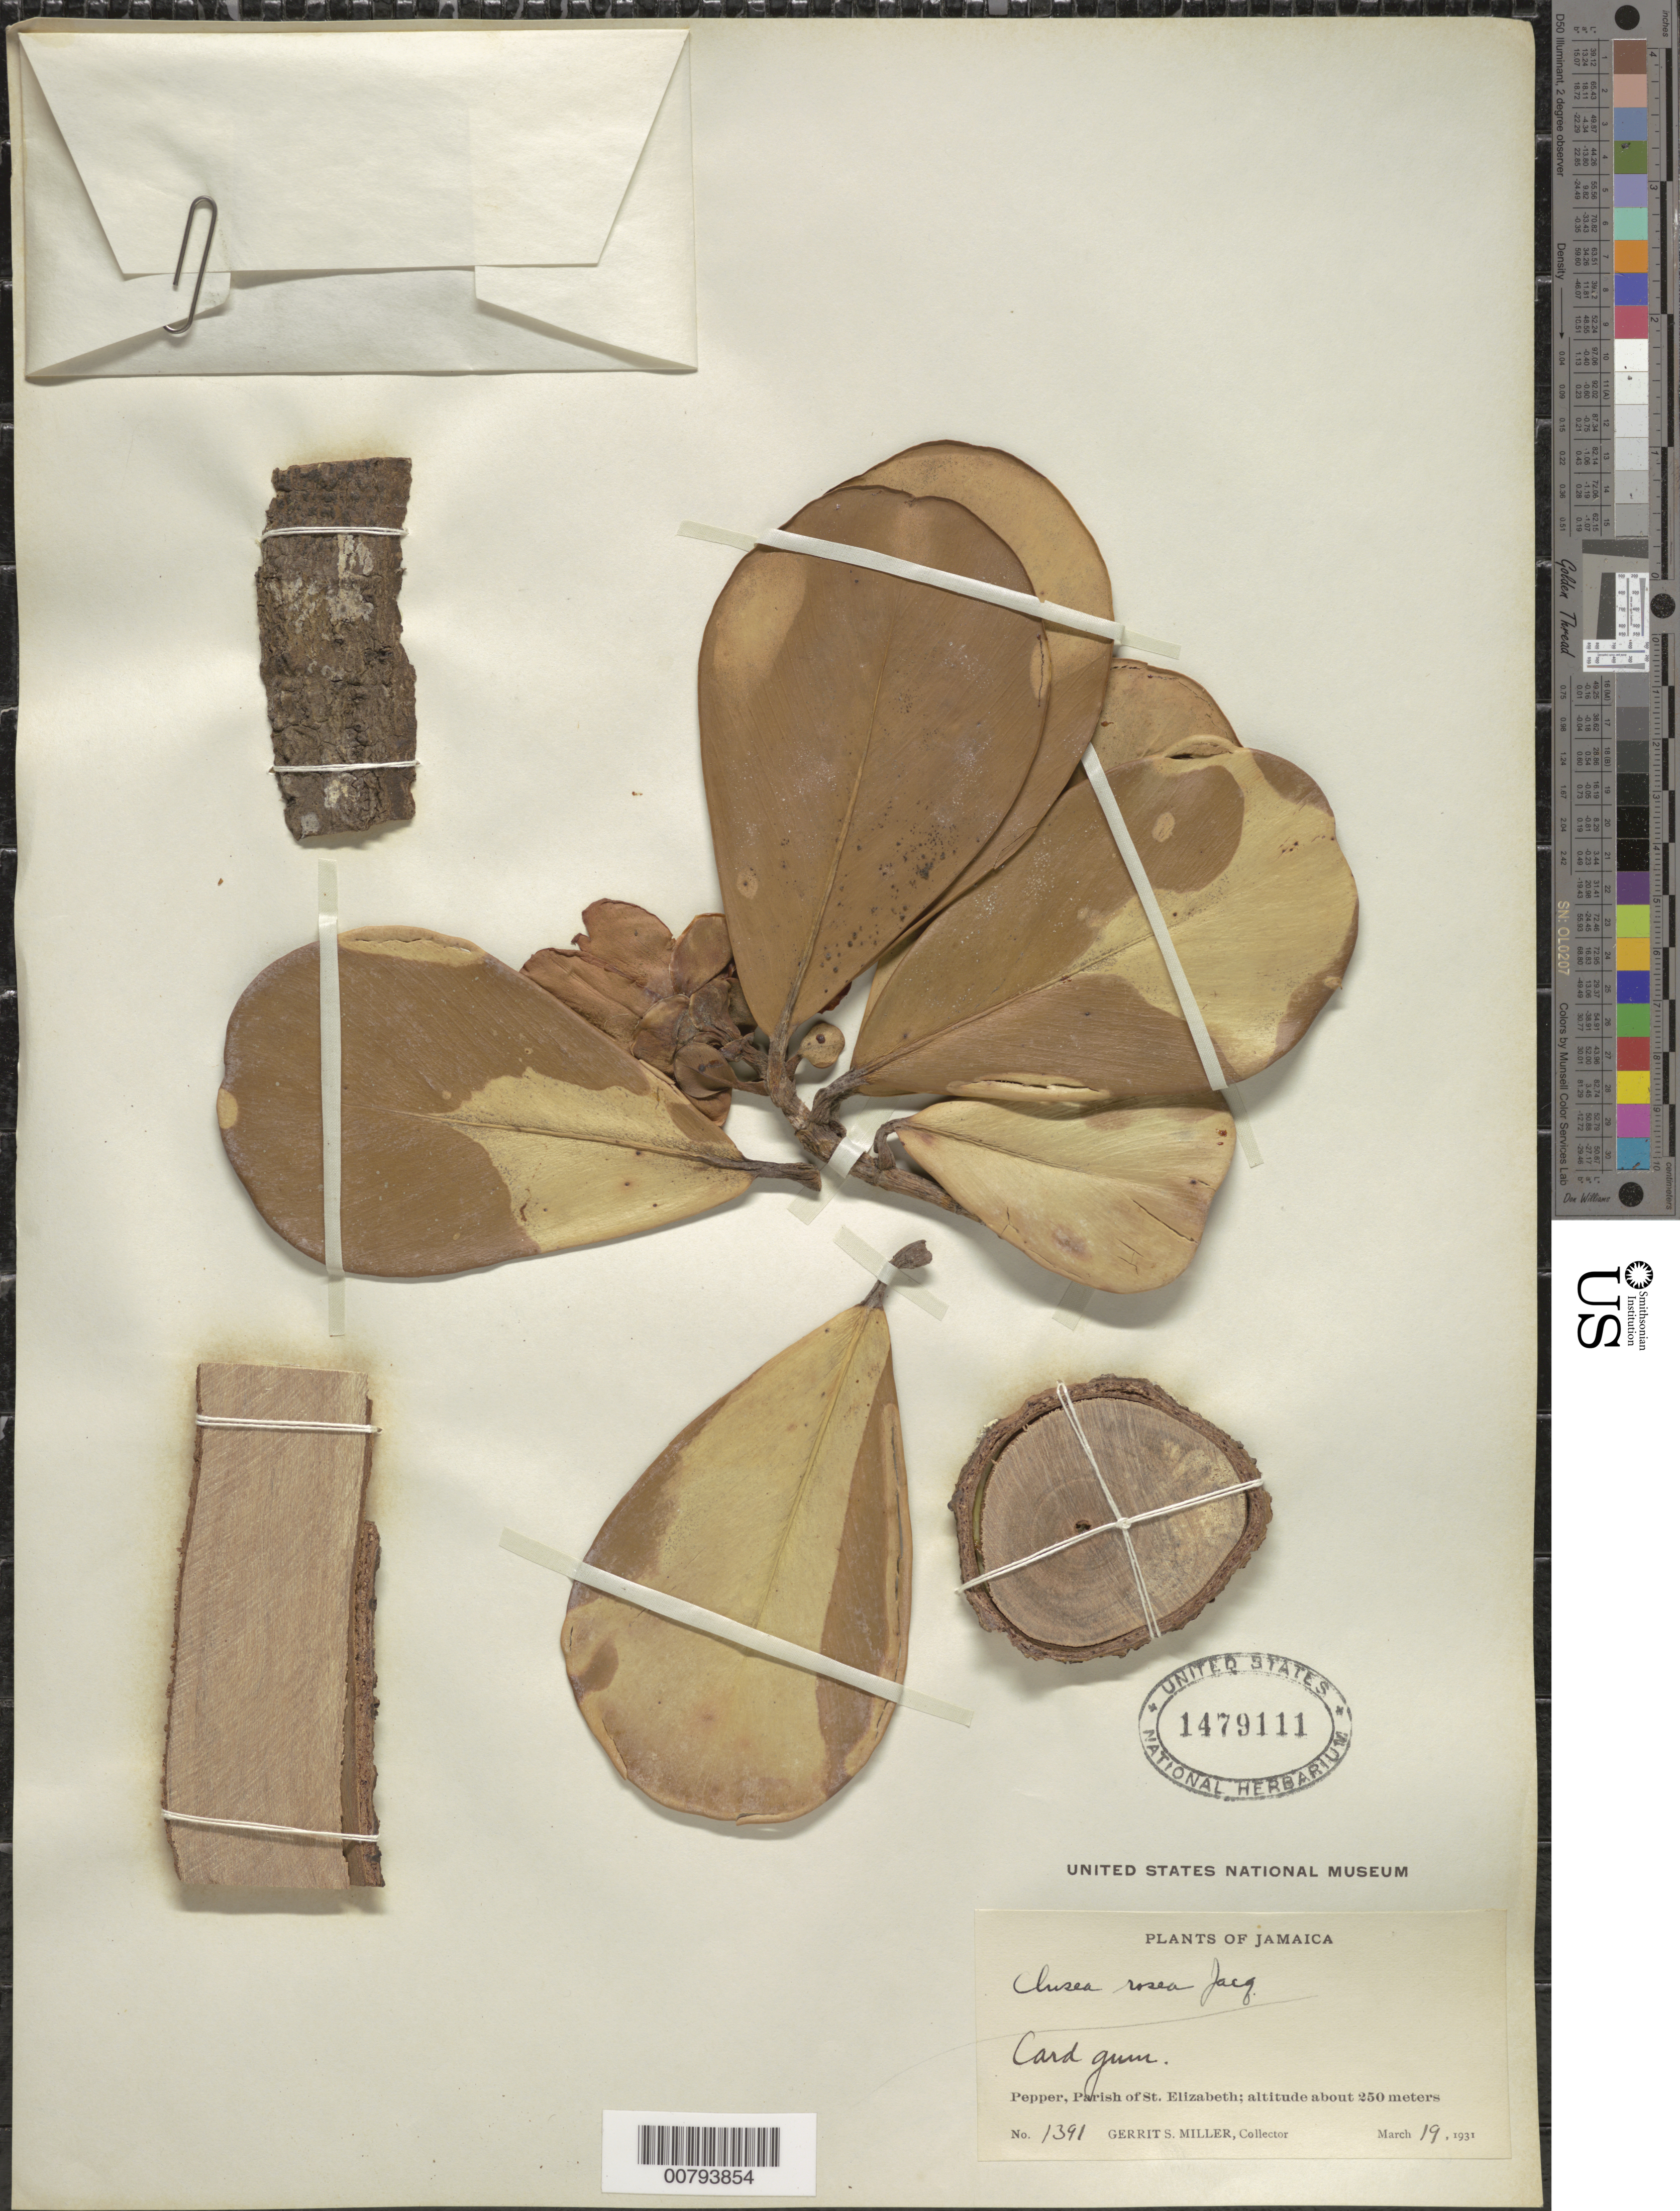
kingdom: Plantae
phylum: Tracheophyta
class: Magnoliopsida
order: Malpighiales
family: Clusiaceae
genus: Clusia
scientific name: Clusia rosea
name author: Jacq.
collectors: G. S. Miller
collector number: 1391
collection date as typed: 19 Mar 1931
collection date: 1931-03-19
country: Jamaica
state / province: Saint Elizabeth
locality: Pepper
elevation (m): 250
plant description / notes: Common name: Card gum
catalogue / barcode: US 1479111